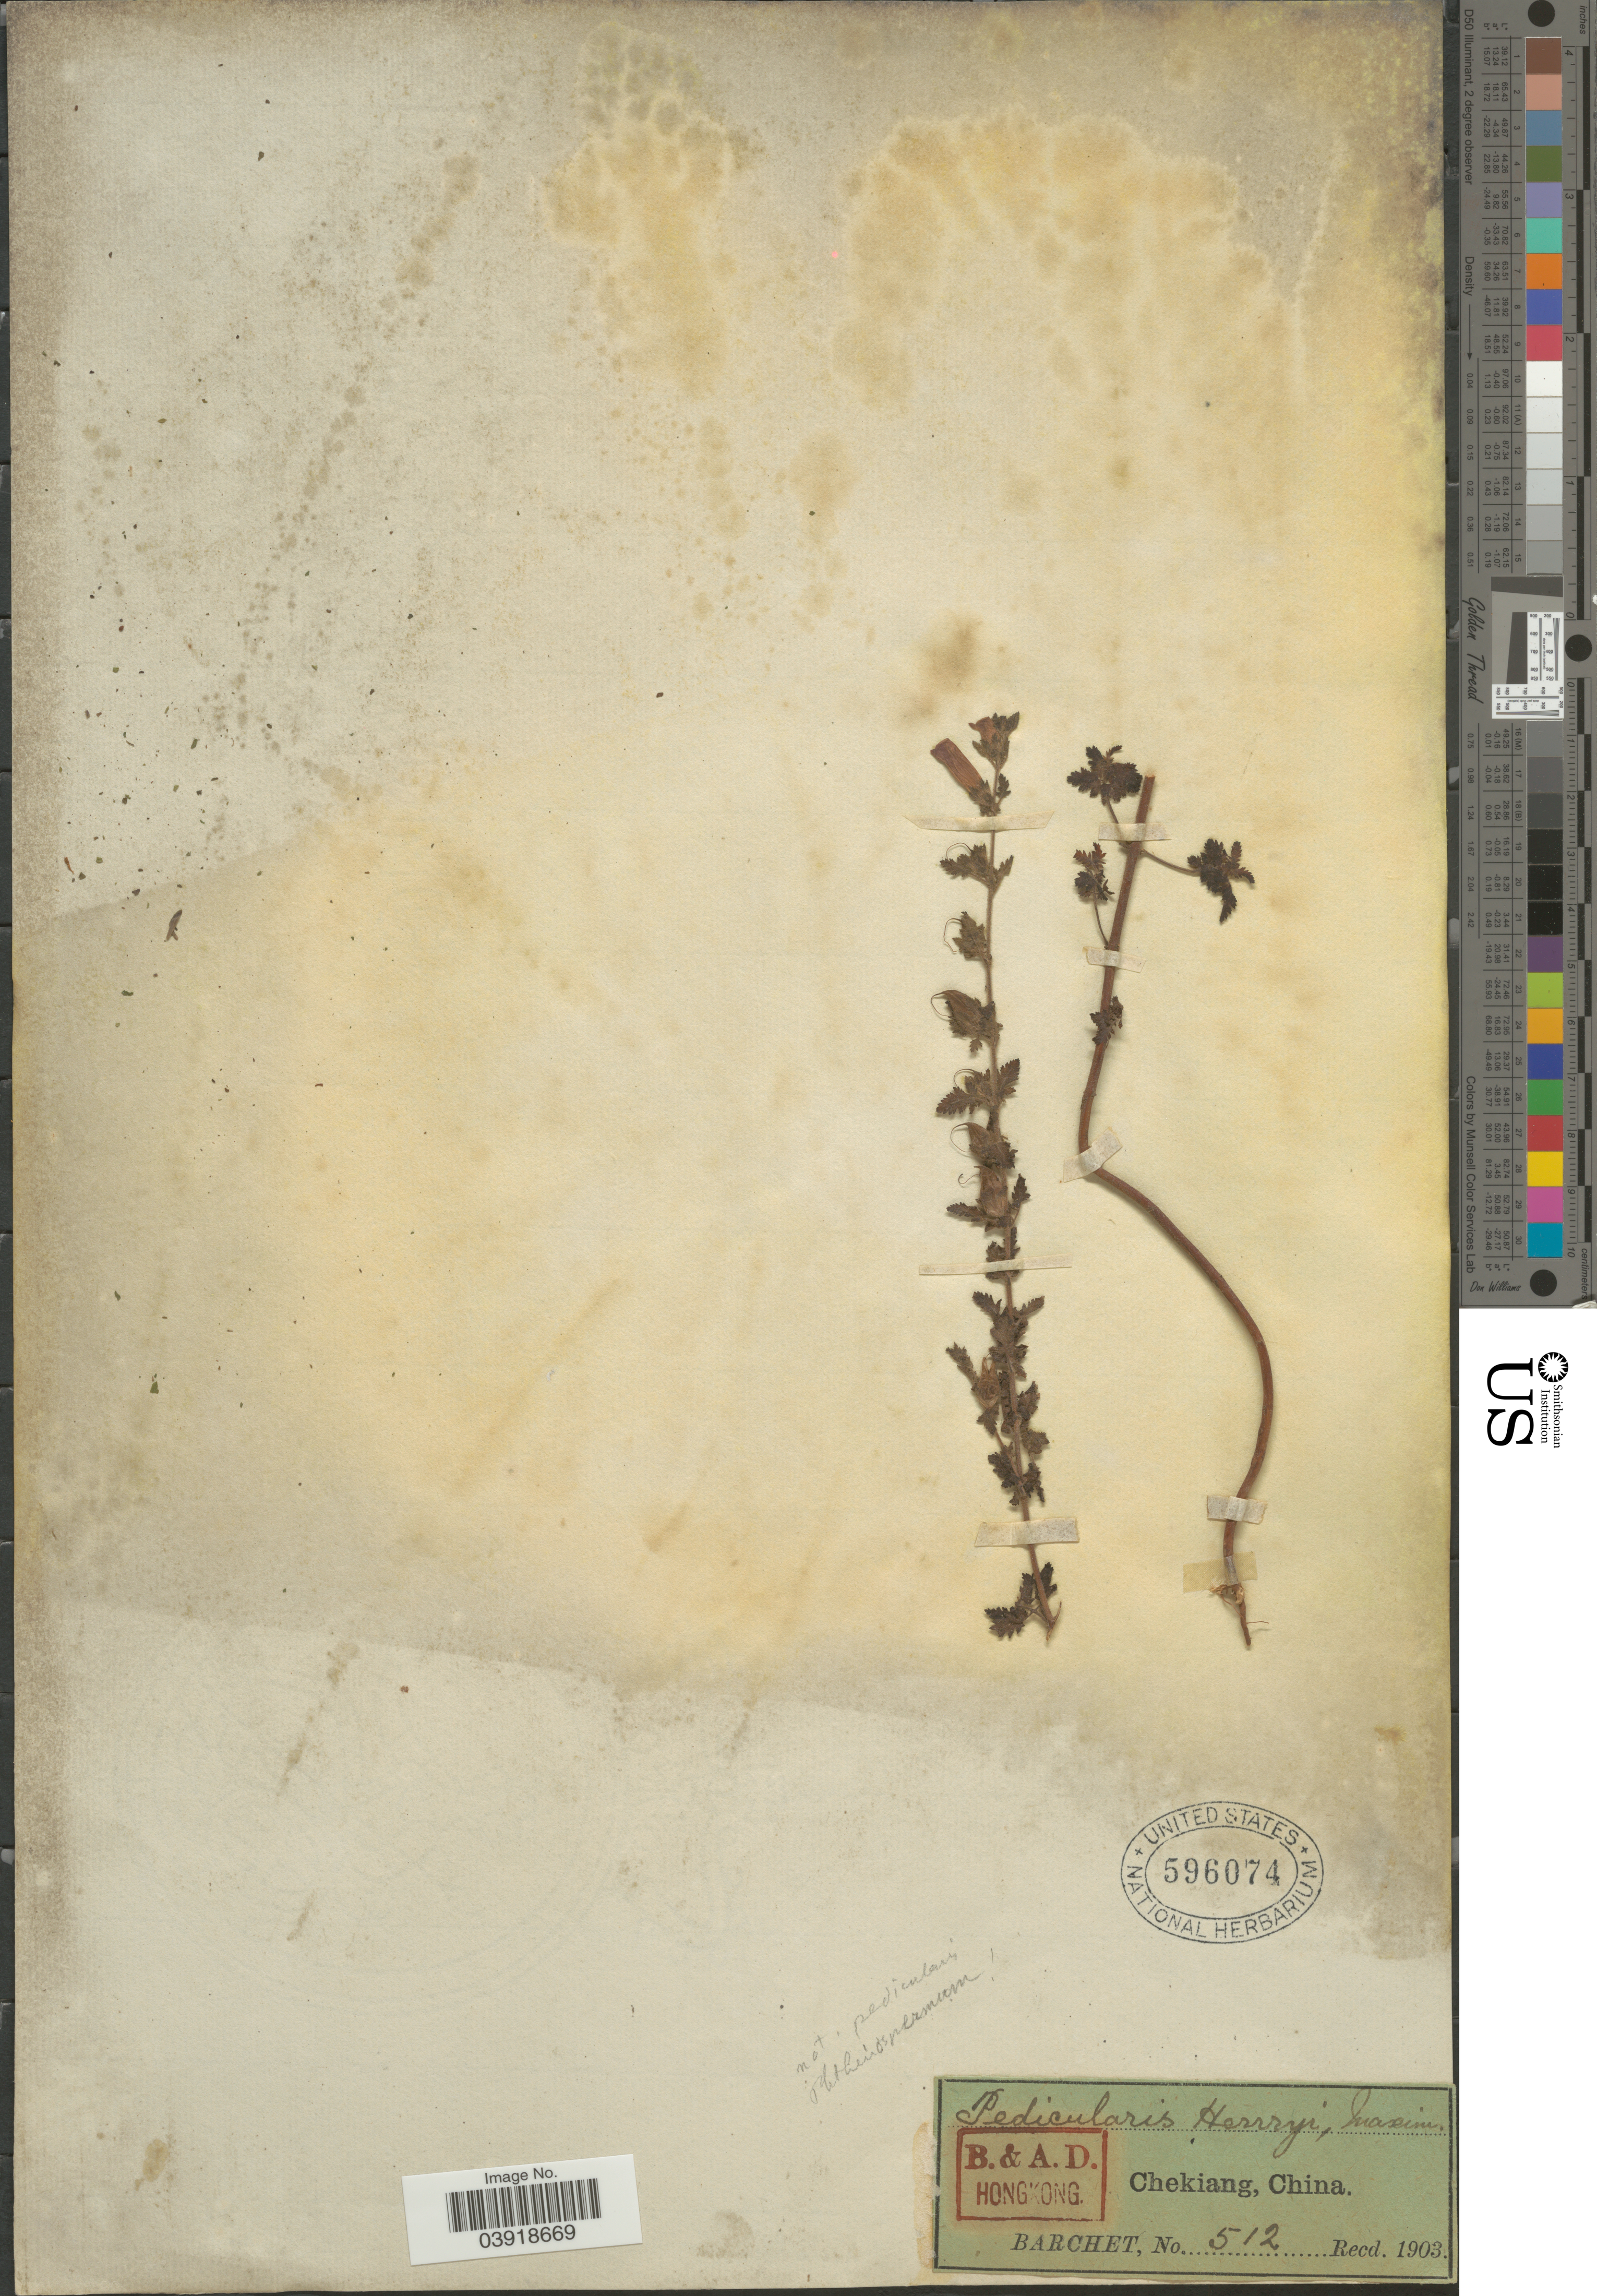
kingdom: Plantae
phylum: Tracheophyta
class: Magnoliopsida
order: Lamiales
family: Orobanchaceae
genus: Phtheirospermum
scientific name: Phtheirospermum chinense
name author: Bunge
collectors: Barchet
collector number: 512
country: China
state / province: Zhejiang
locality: Chekiang.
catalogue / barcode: US 596074